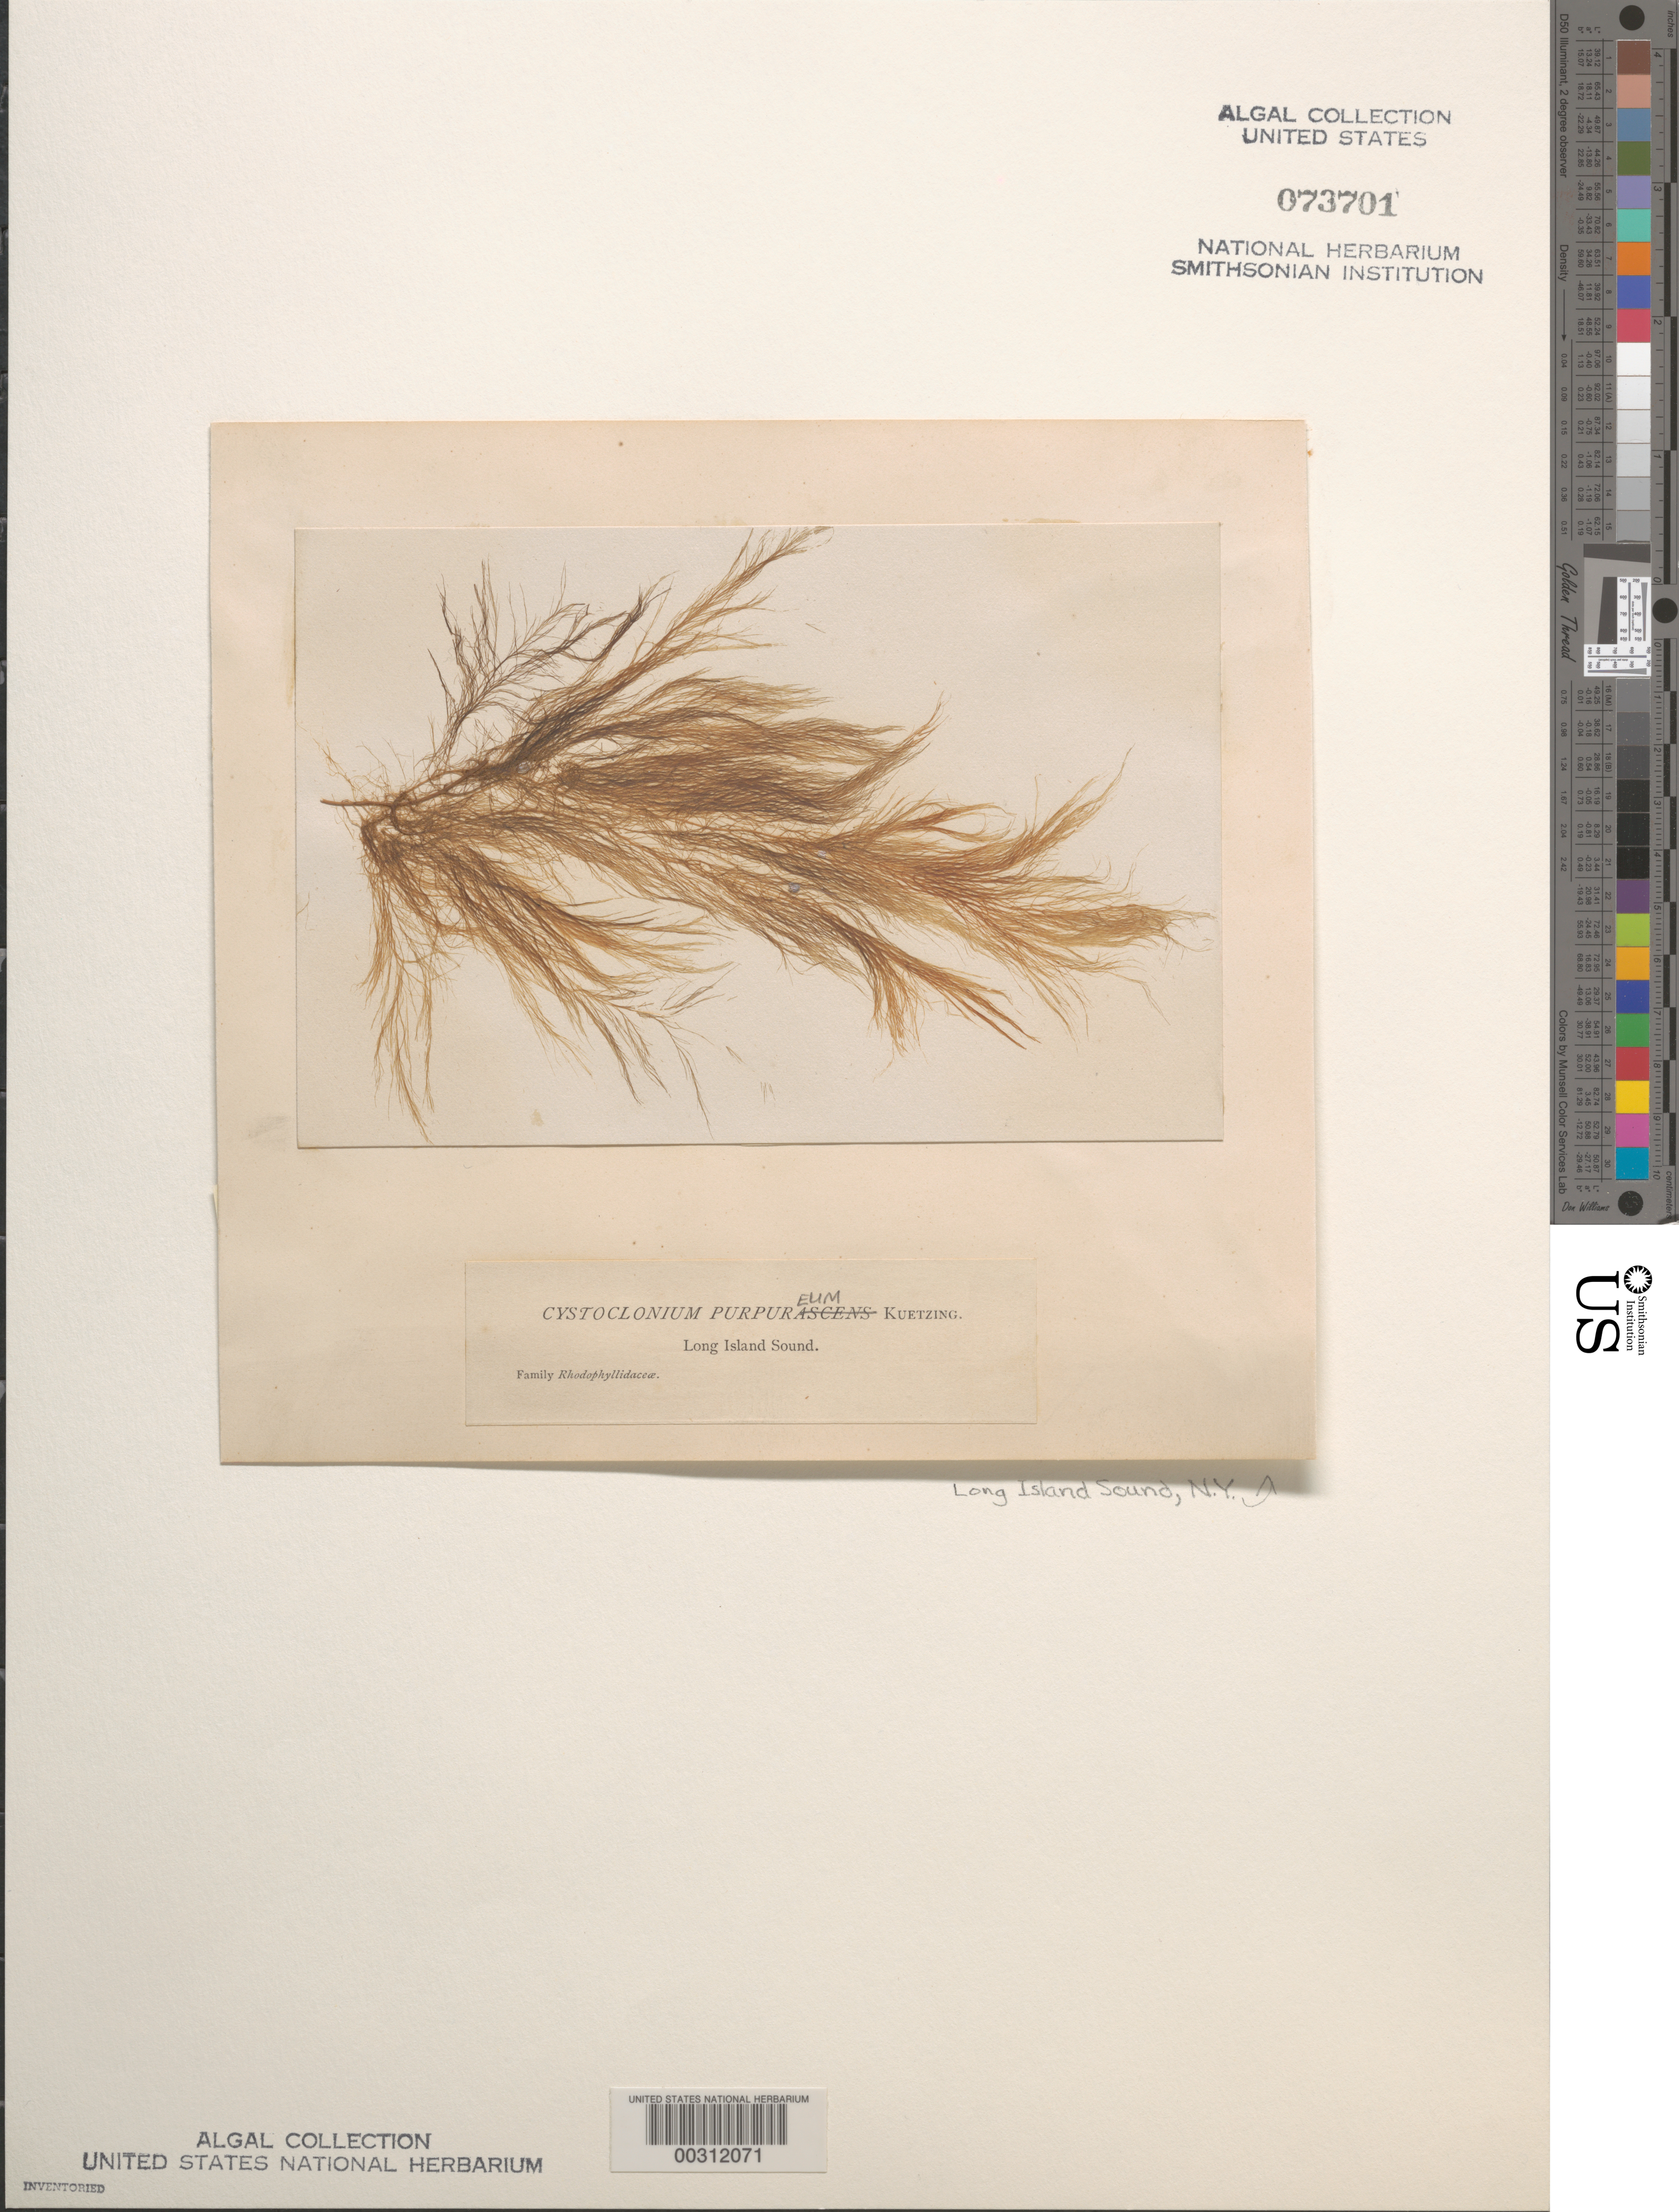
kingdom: Plantae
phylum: Rhodophyta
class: Florideophyceae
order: Gigartinales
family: Cystocloniaceae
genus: Cystoclonium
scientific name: Cystoclonium purpureum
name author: (Huds.) Batters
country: United States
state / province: New York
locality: Long Island Sound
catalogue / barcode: US 73701